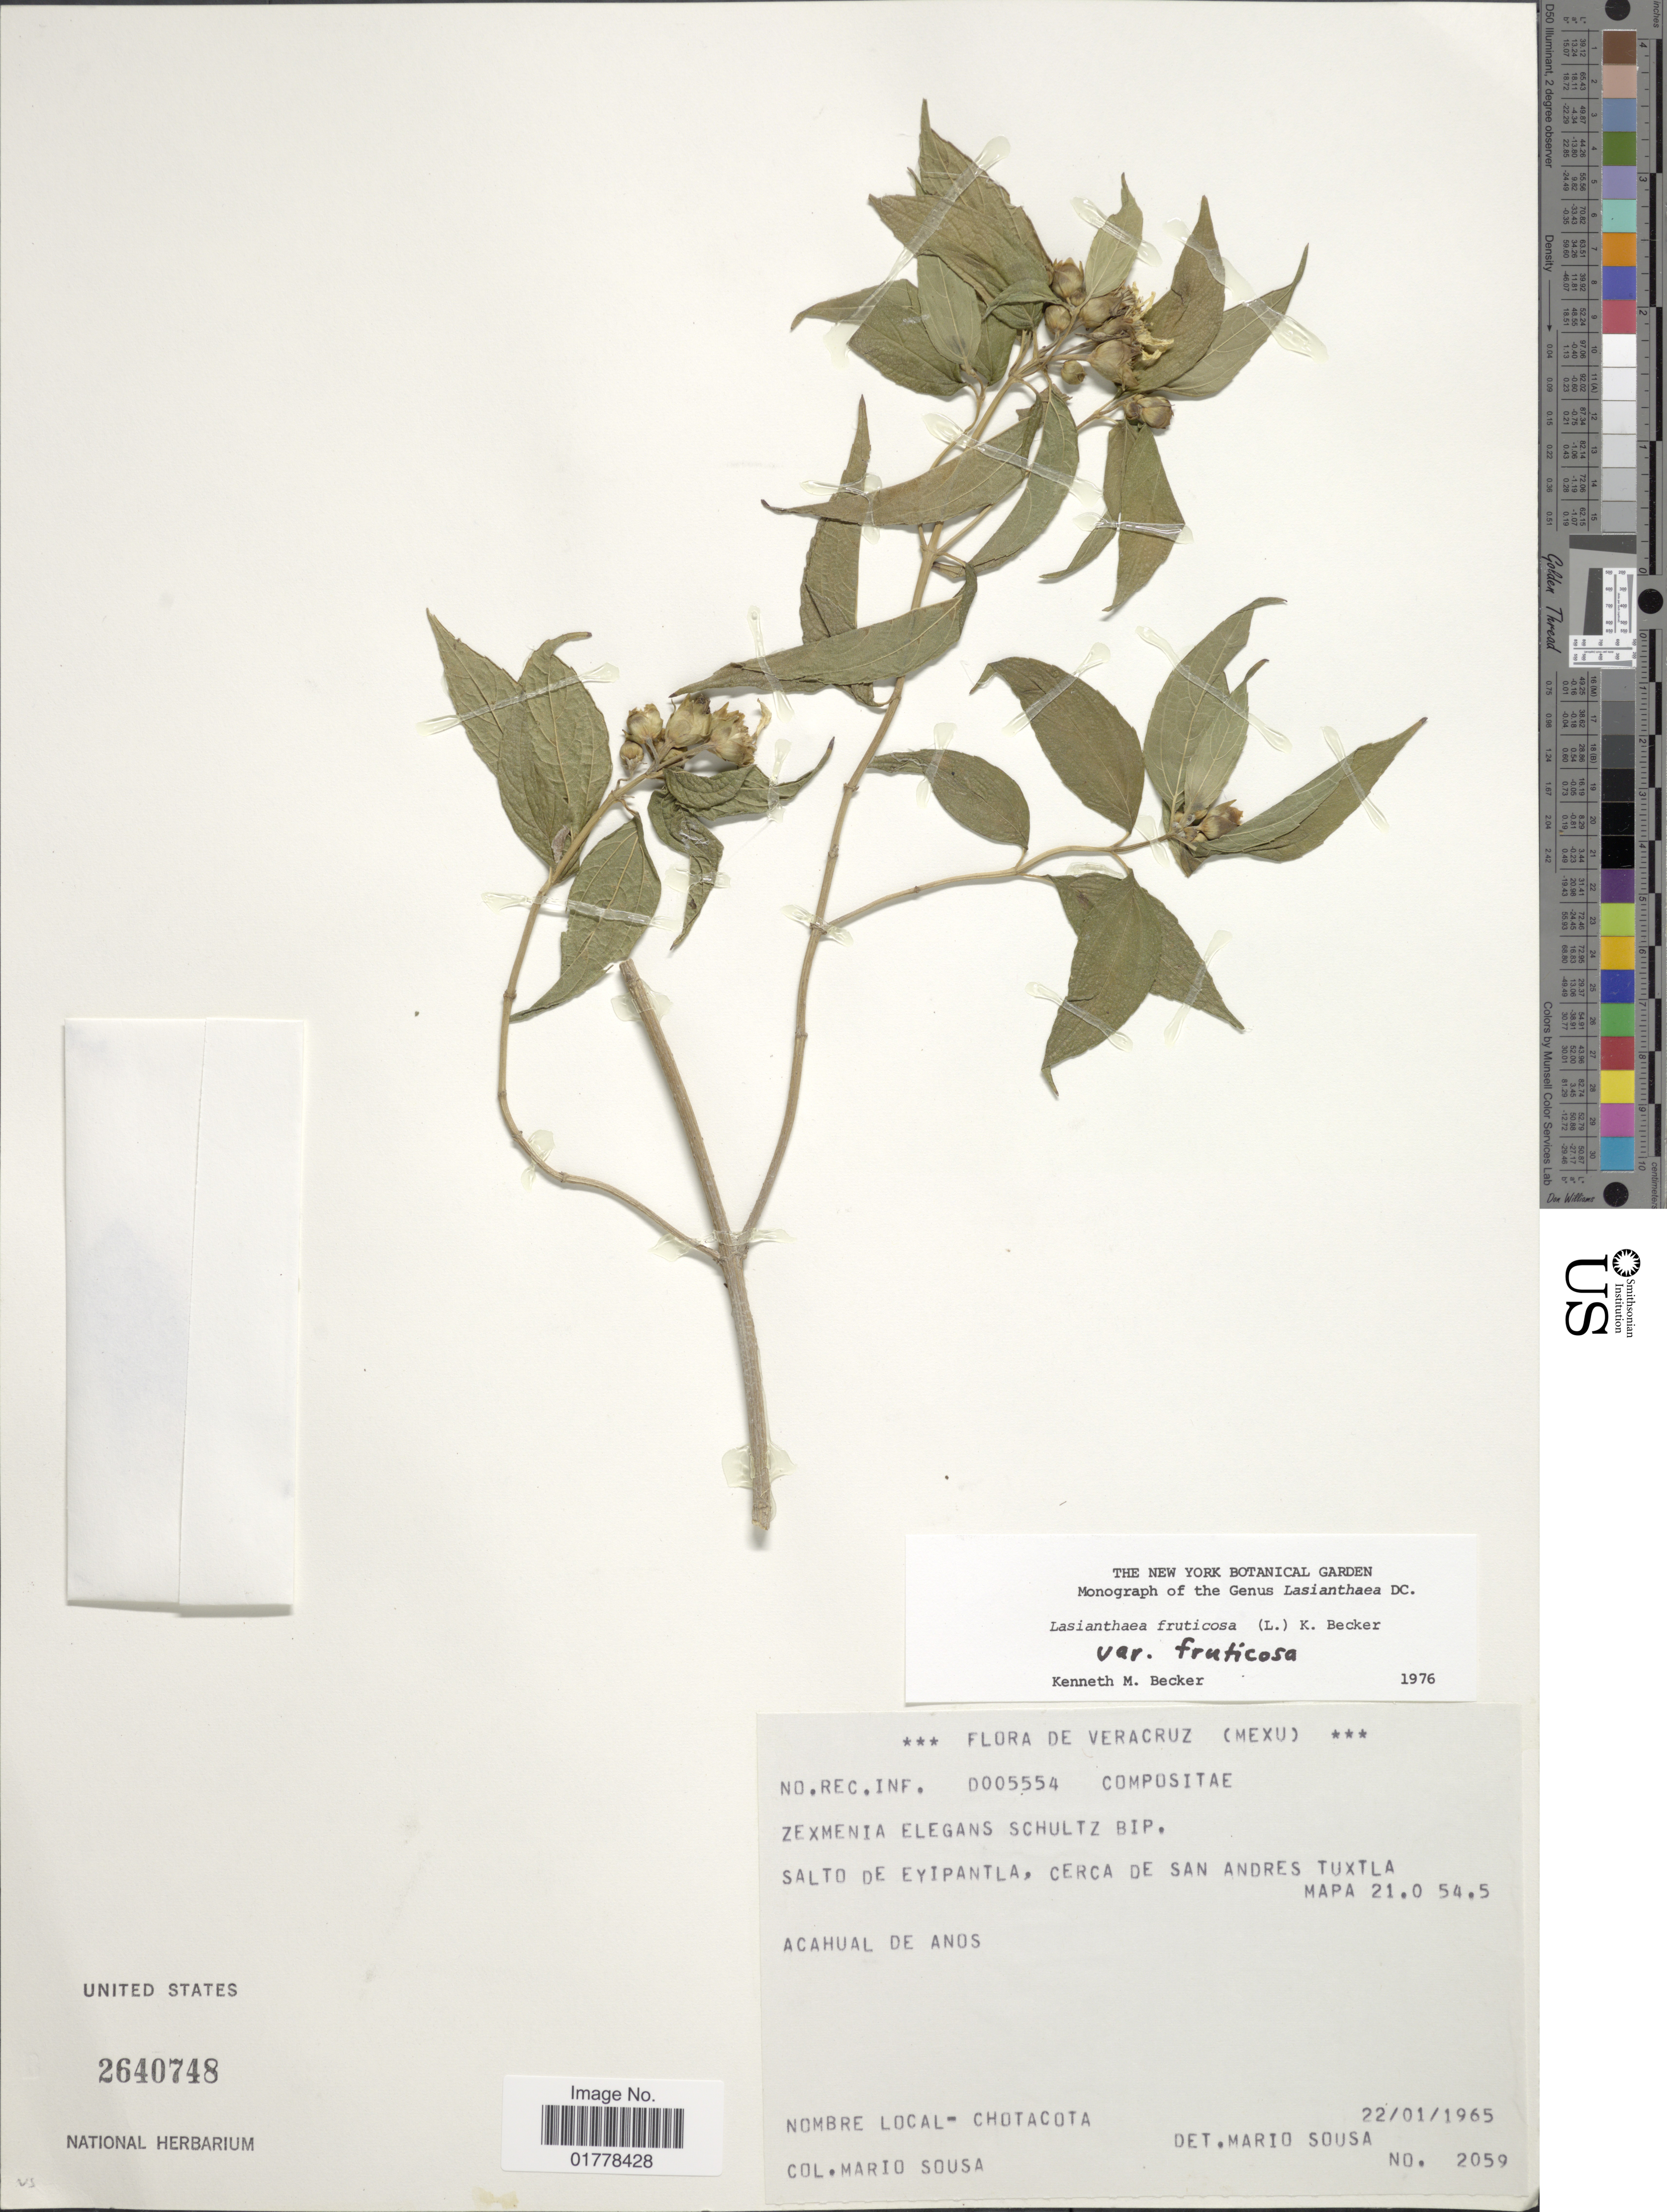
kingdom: Plantae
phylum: Tracheophyta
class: Magnoliopsida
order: Asterales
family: Asteraceae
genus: Lasianthaea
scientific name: Lasianthaea fruticosa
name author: (L.) K.M. Becker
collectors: M. Sousa S.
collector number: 2059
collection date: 1965-01-22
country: Mexico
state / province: Veracruz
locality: Veracruz (Mexu). Salto de Eyipantla, cerca de San Andres Tuxtla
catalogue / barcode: US 2640748